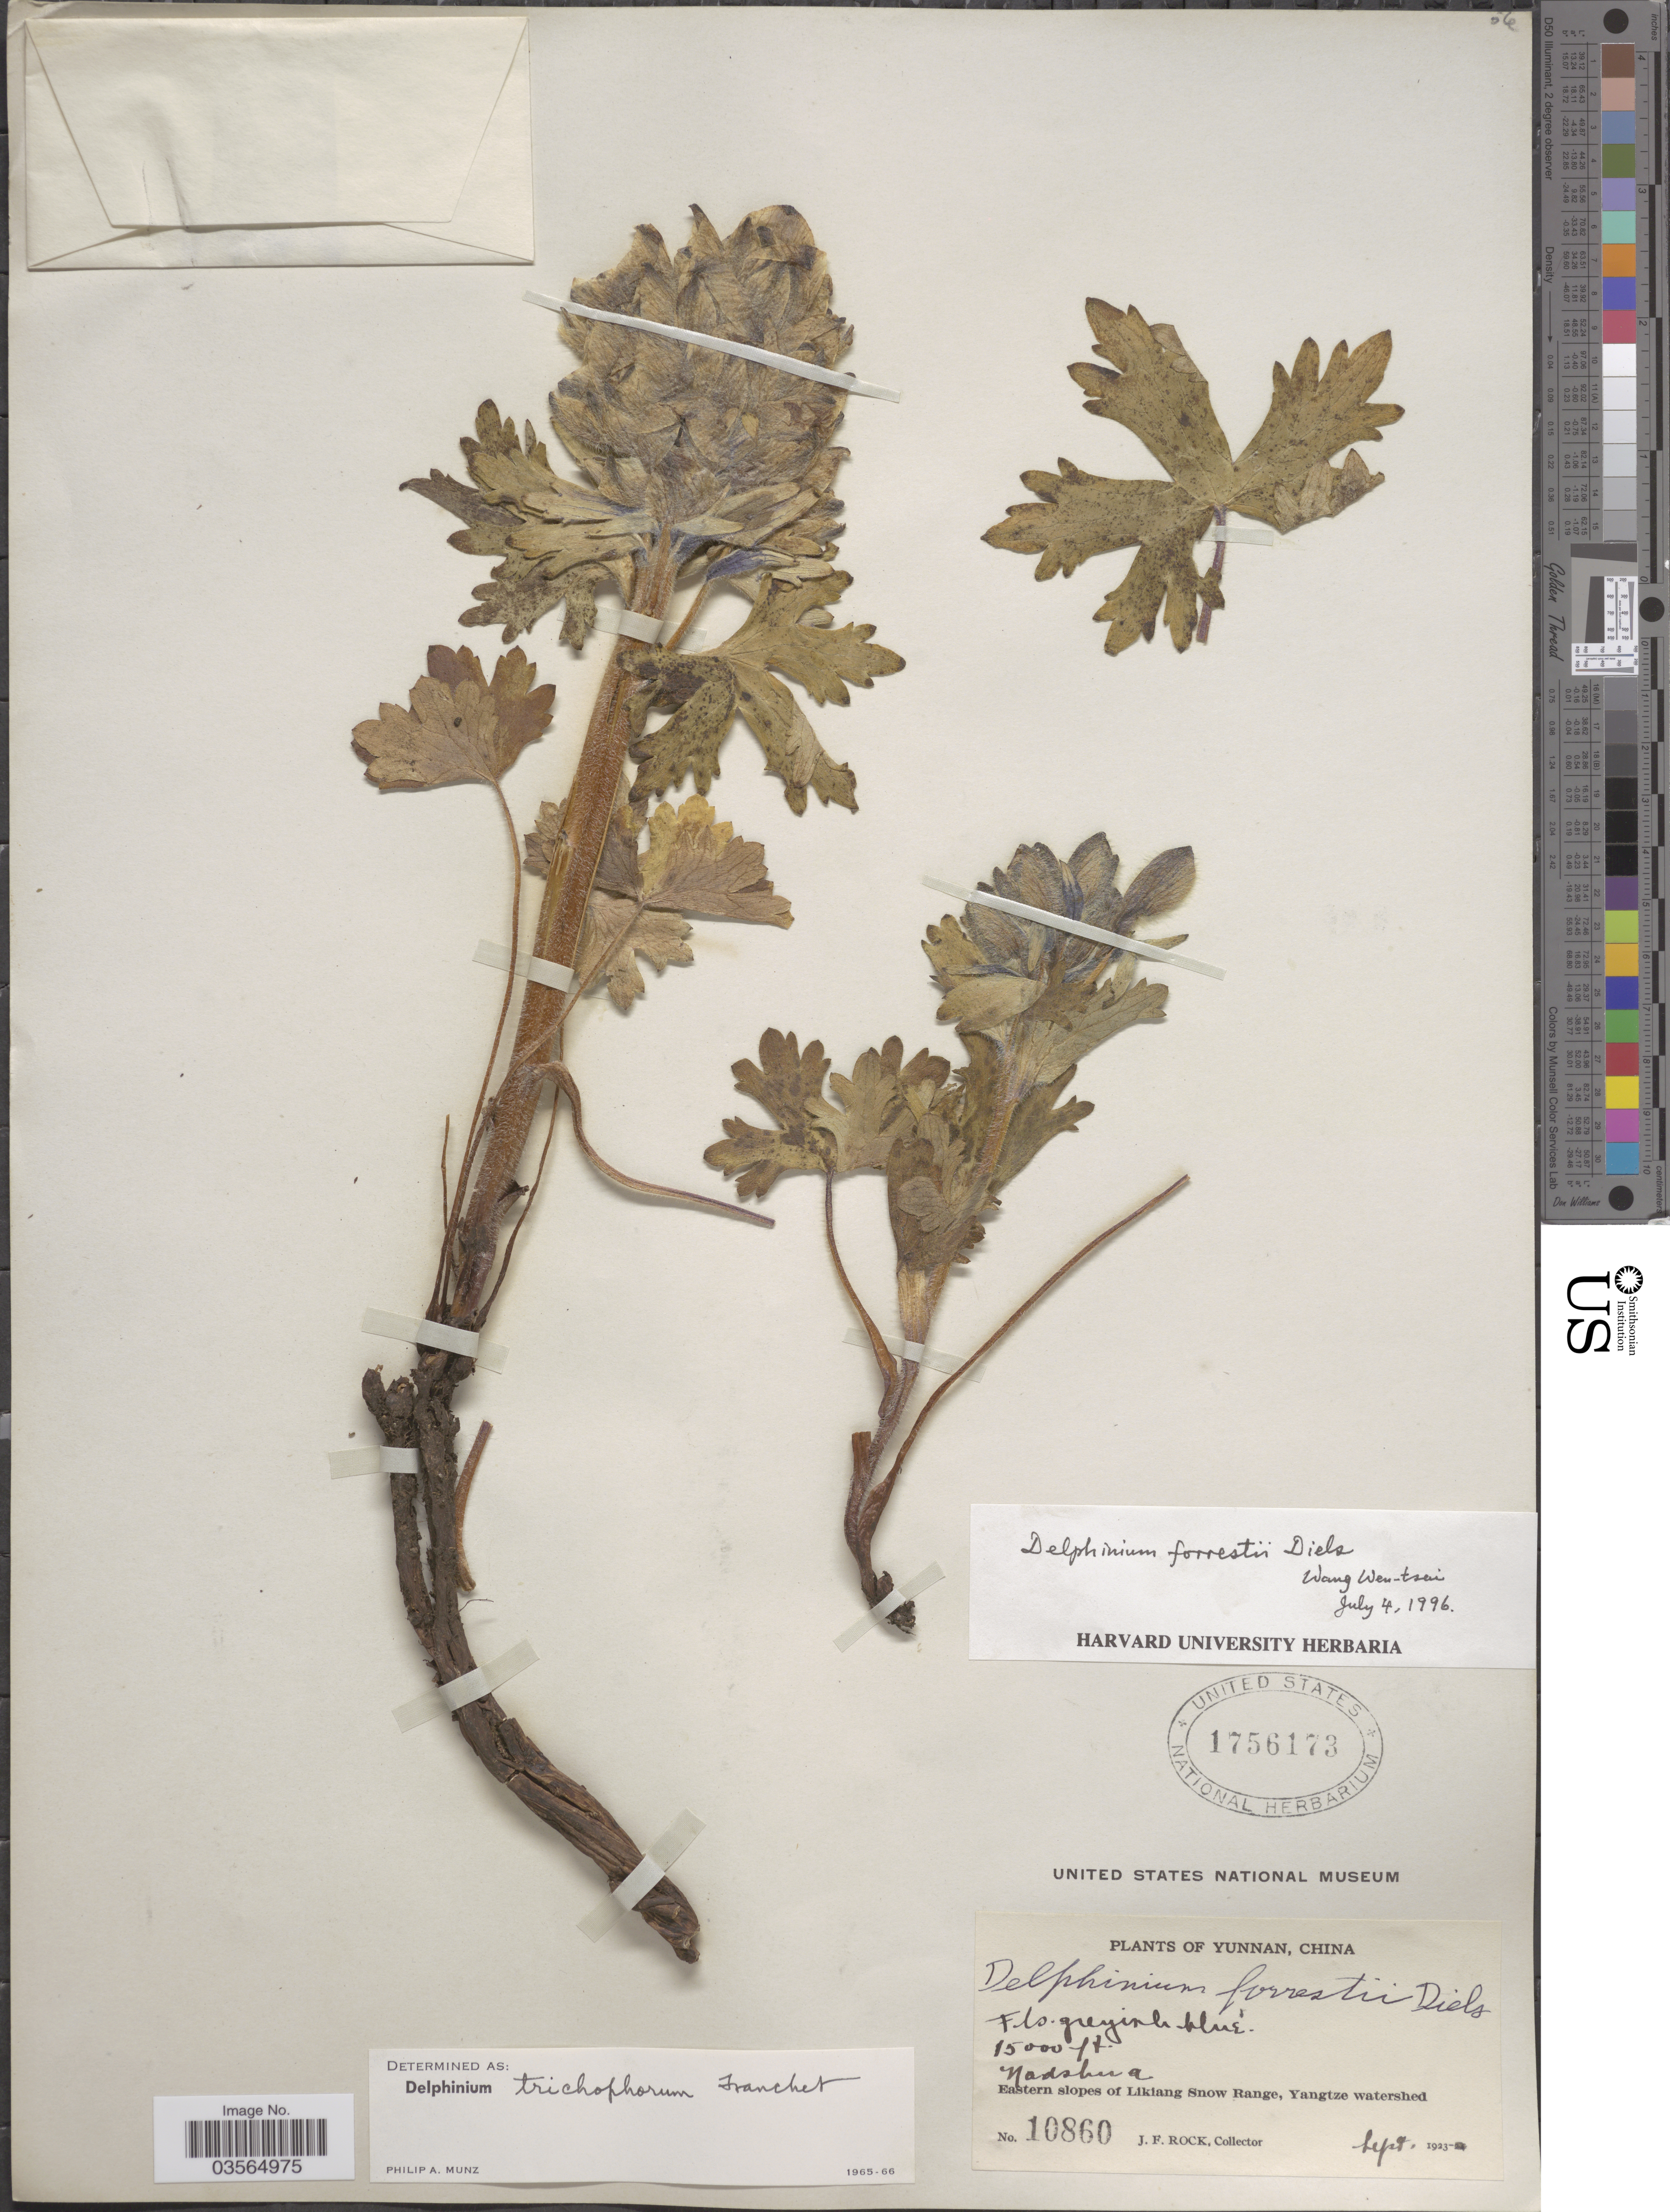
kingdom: Plantae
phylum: Tracheophyta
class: Magnoliopsida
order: Ranunculales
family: Ranunculaceae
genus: Delphinium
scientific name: Delphinium forrestii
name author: Diels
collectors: J. Rock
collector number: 10860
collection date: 1923-09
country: China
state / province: Yunnan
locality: Nadchua. Eastern slopes of Likiang Snow Range, Yangtze watershed.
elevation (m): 4572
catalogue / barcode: US 1756173